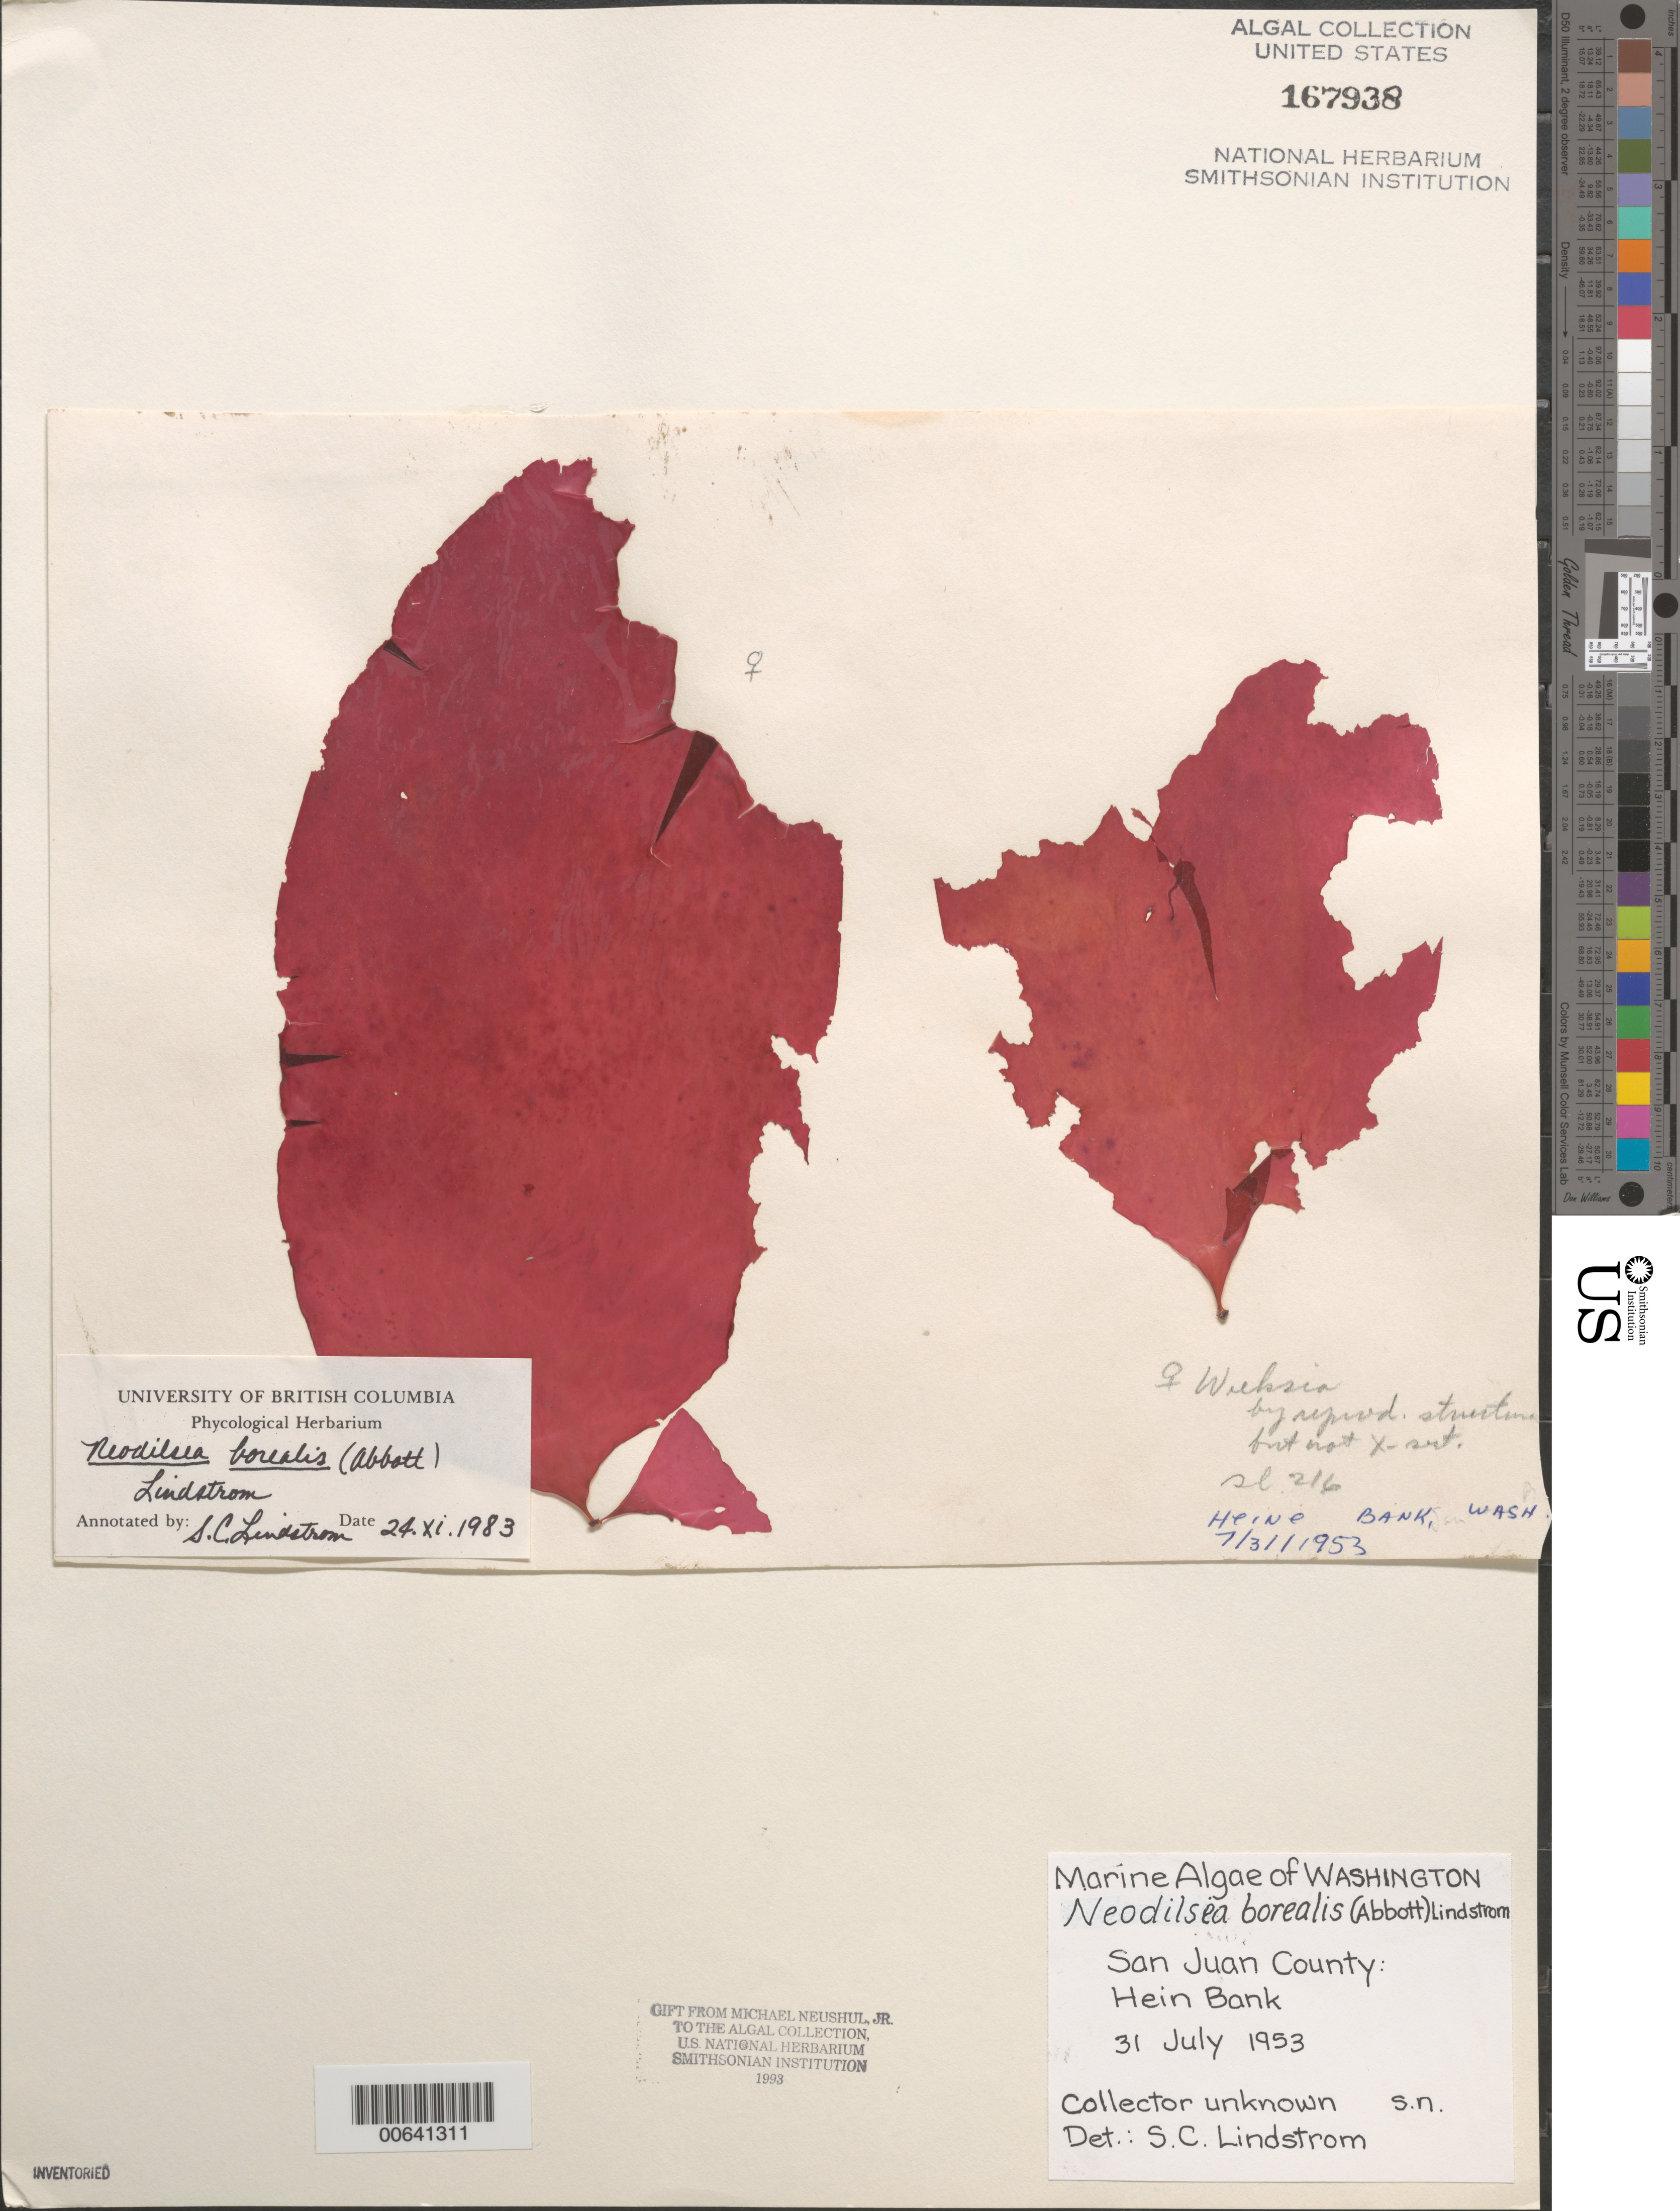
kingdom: Plantae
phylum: Rhodophyta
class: Florideophyceae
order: Gigartinales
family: Dumontiaceae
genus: Neodilsea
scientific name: Neodilsea borealis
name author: (I.A. Abbott) S.C. Lindstrom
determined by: Lindstrom, S. C.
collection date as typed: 31 Jul 1953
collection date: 1953-07-31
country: United States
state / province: Washington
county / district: San Juan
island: San Juan Islands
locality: Hein Bank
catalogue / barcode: US 167938